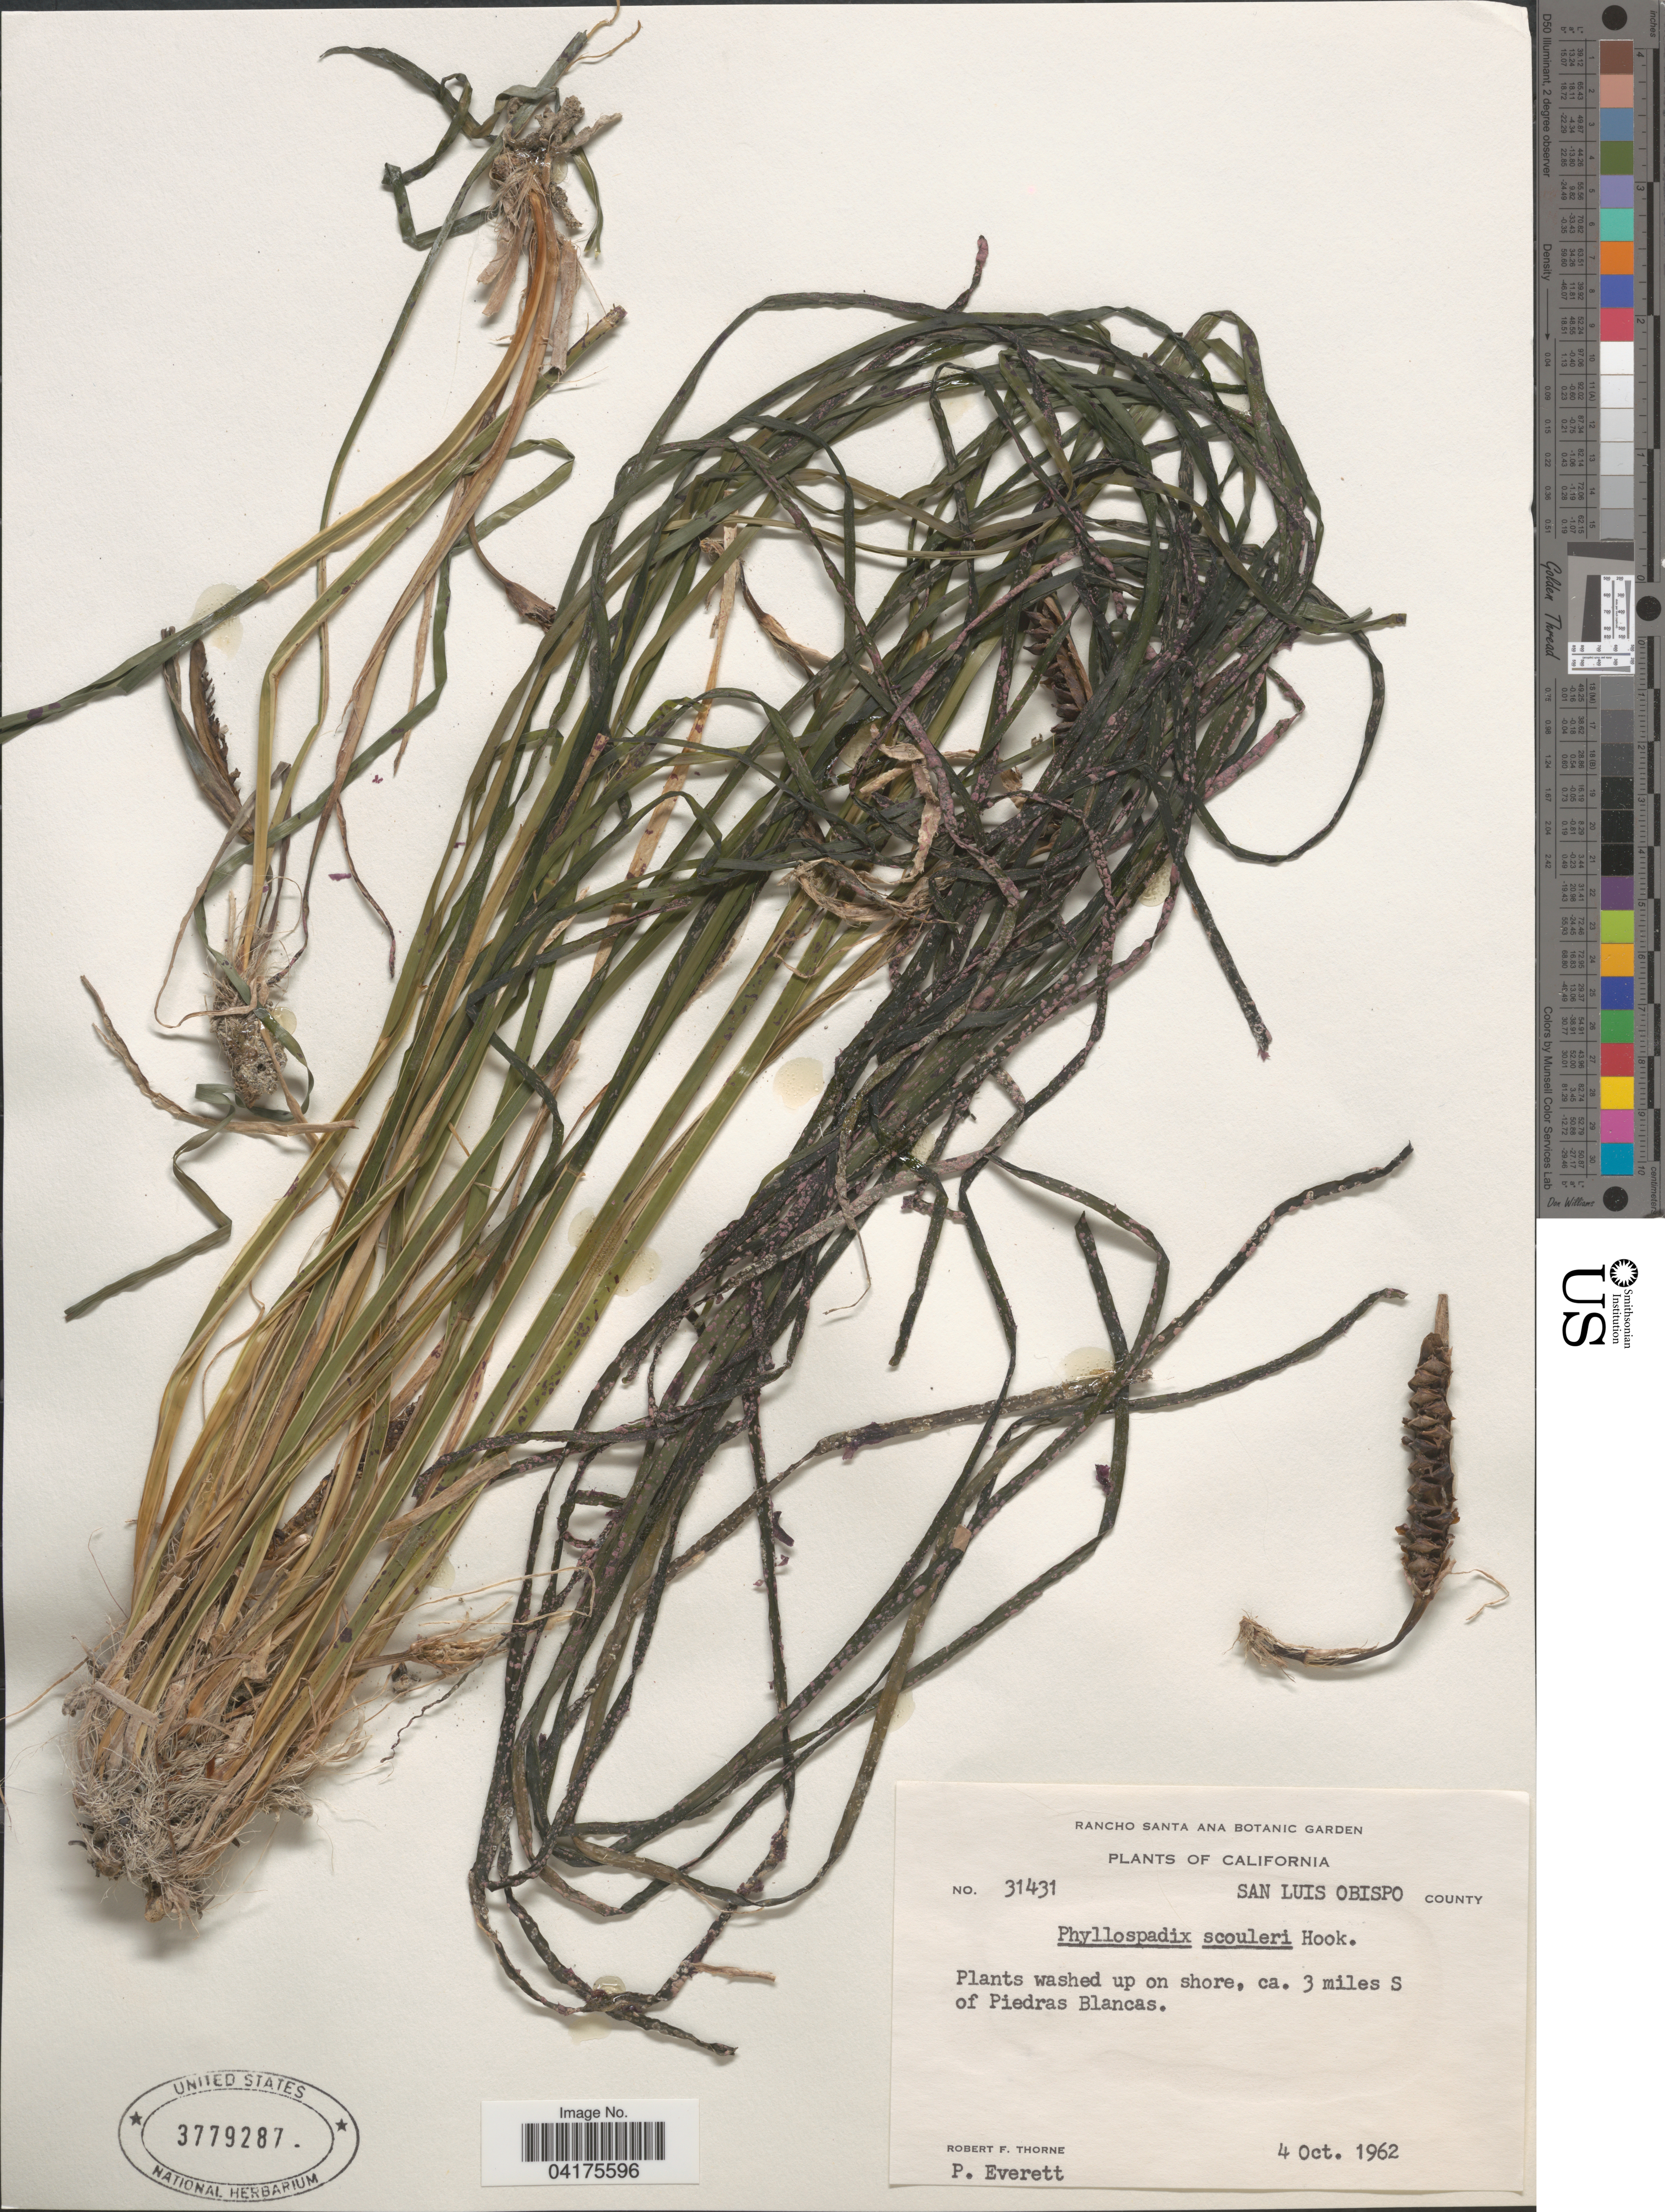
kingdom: Plantae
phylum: Tracheophyta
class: Liliopsida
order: Alismatales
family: Zosteraceae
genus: Phyllospadix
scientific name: Phyllospadix scouleri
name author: Hook.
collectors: R. F. Thorne & P. Everett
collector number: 31431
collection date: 1962-10-04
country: United States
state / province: California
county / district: San Luis Obispo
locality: San Luis Obispo County. On shore, ca. 3 miles S of Piedras Blancas.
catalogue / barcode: US 3779287